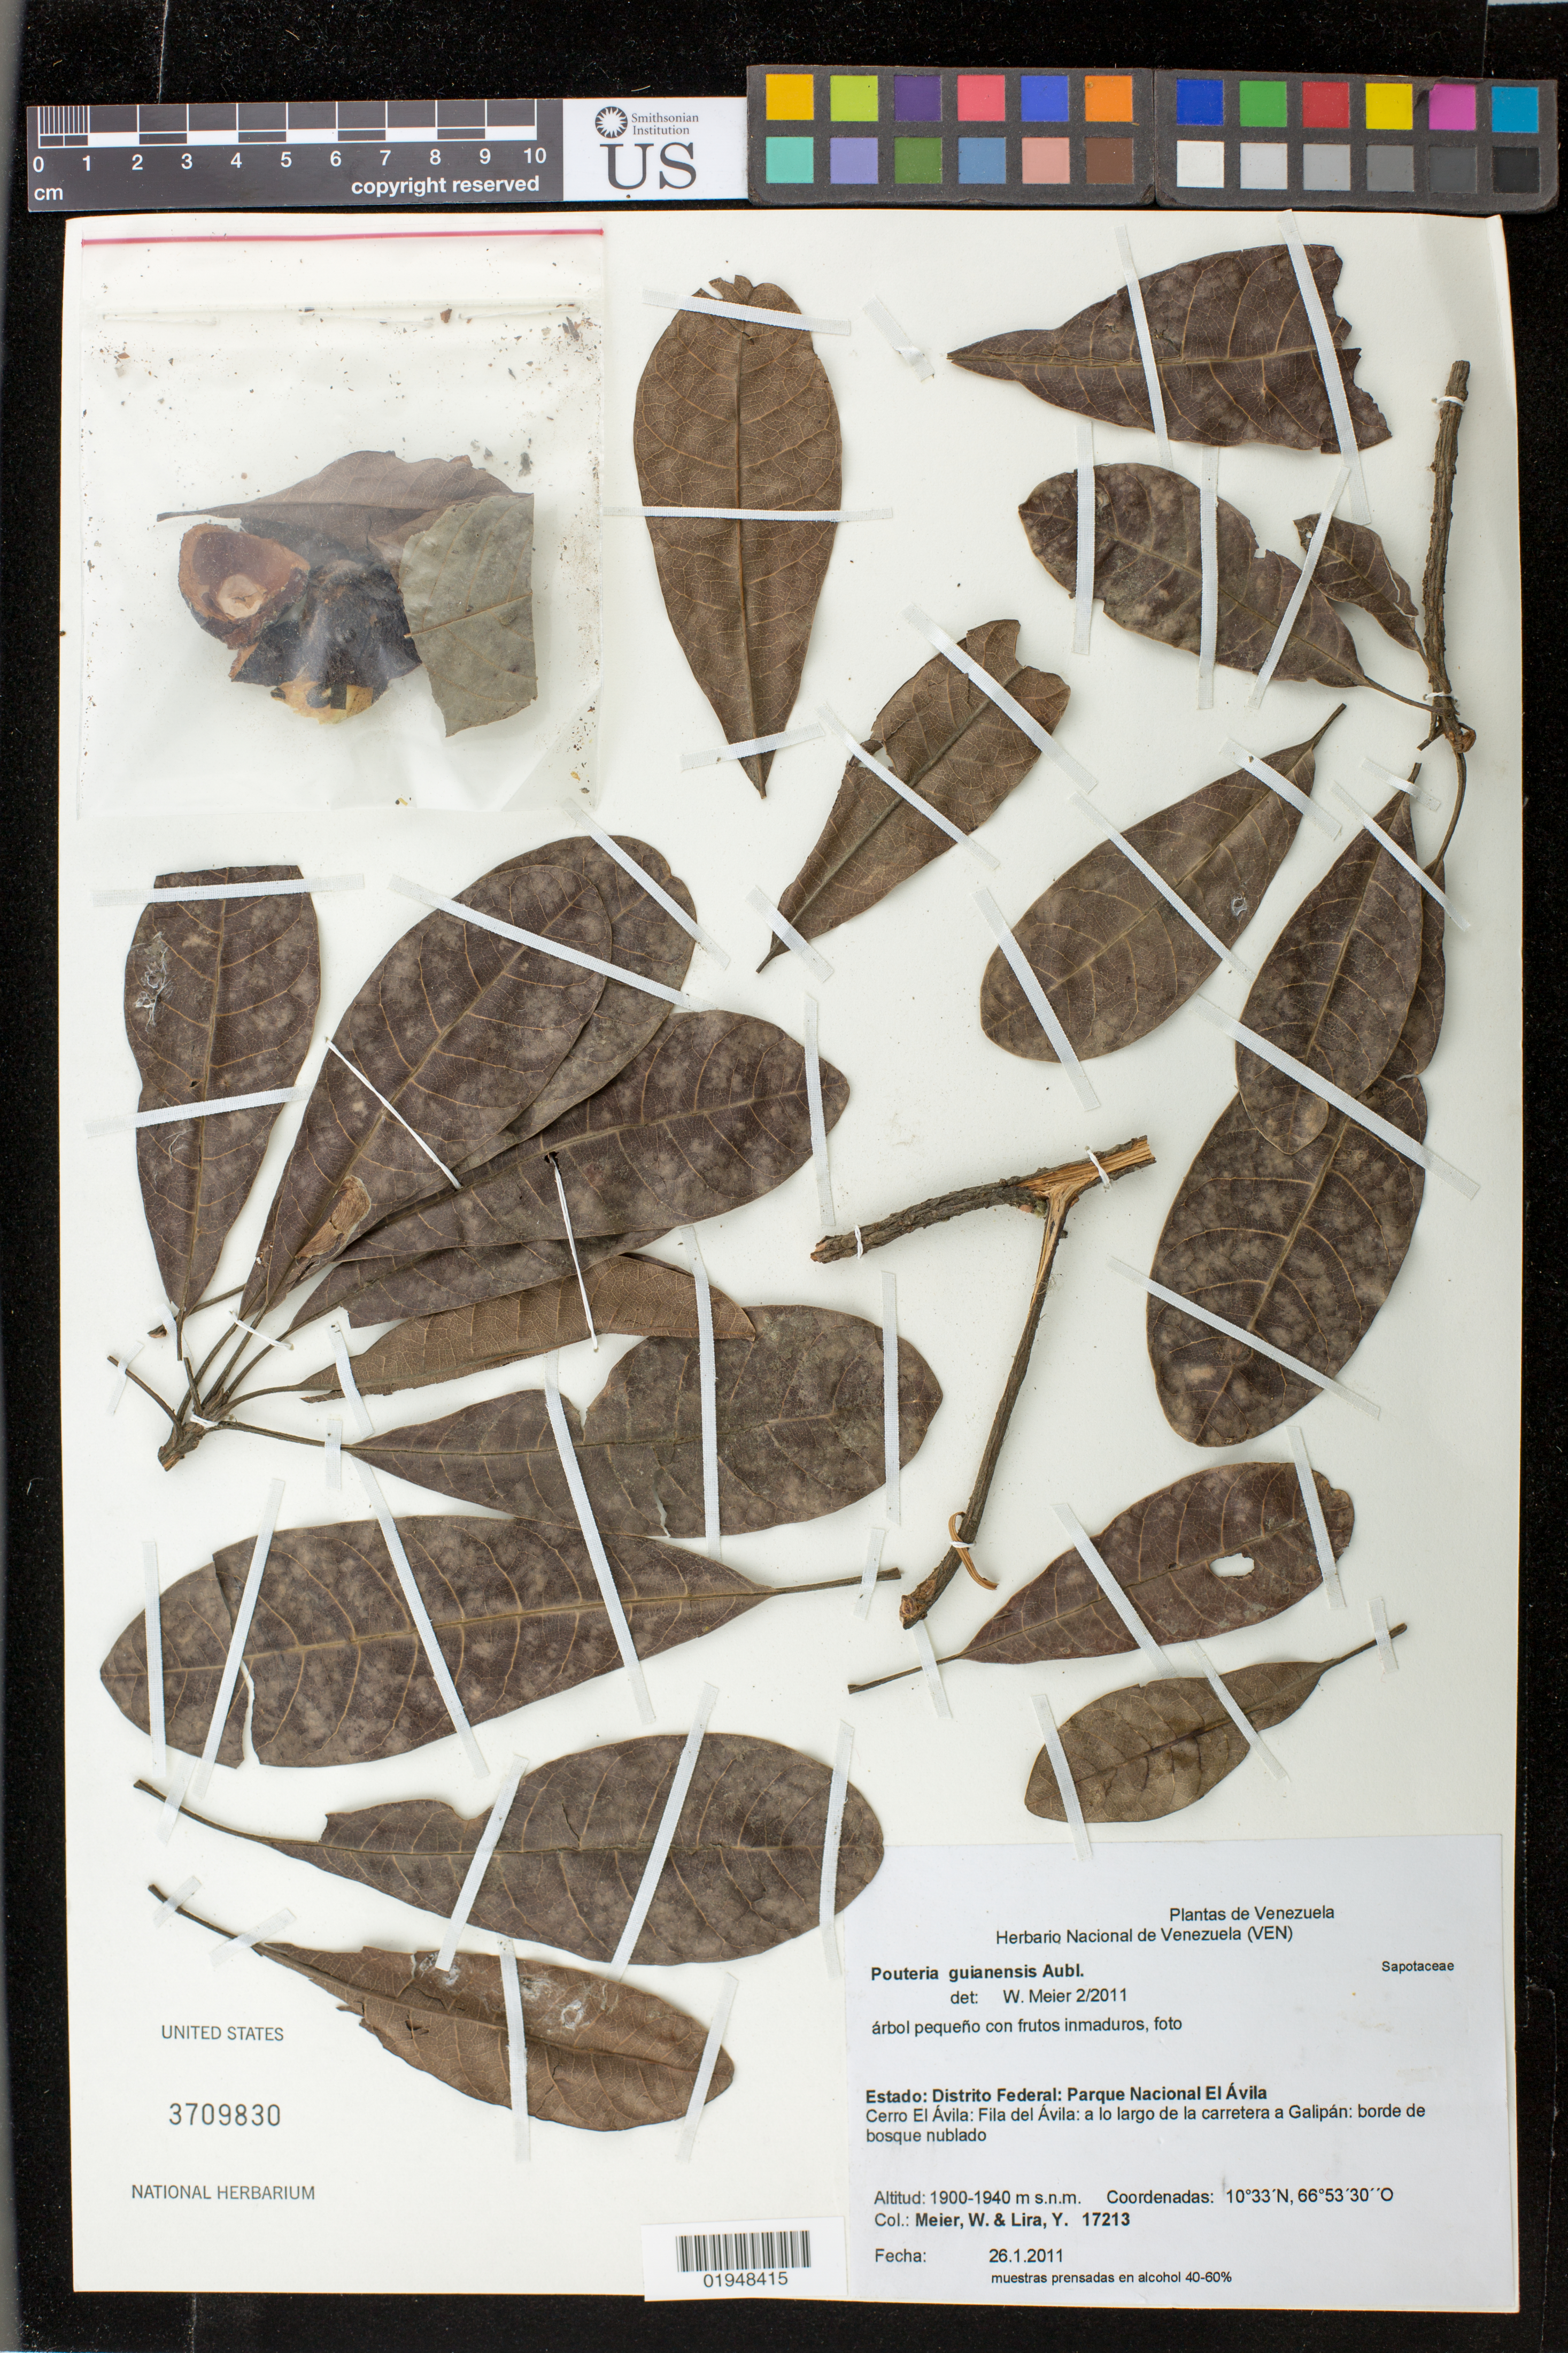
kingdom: Plantae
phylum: Tracheophyta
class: Magnoliopsida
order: Ericales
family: Sapotaceae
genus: Pouteria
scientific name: Pouteria guianensis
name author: Aubl.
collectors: W. Meier & Y. Lira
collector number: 17213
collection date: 2011-01-26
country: Venezuela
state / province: Miranda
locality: Parque Nacional El Avila, Cerro El Avila: Fila del Avila, a lo largo de la carretera a Galipan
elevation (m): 1900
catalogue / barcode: US 3709830